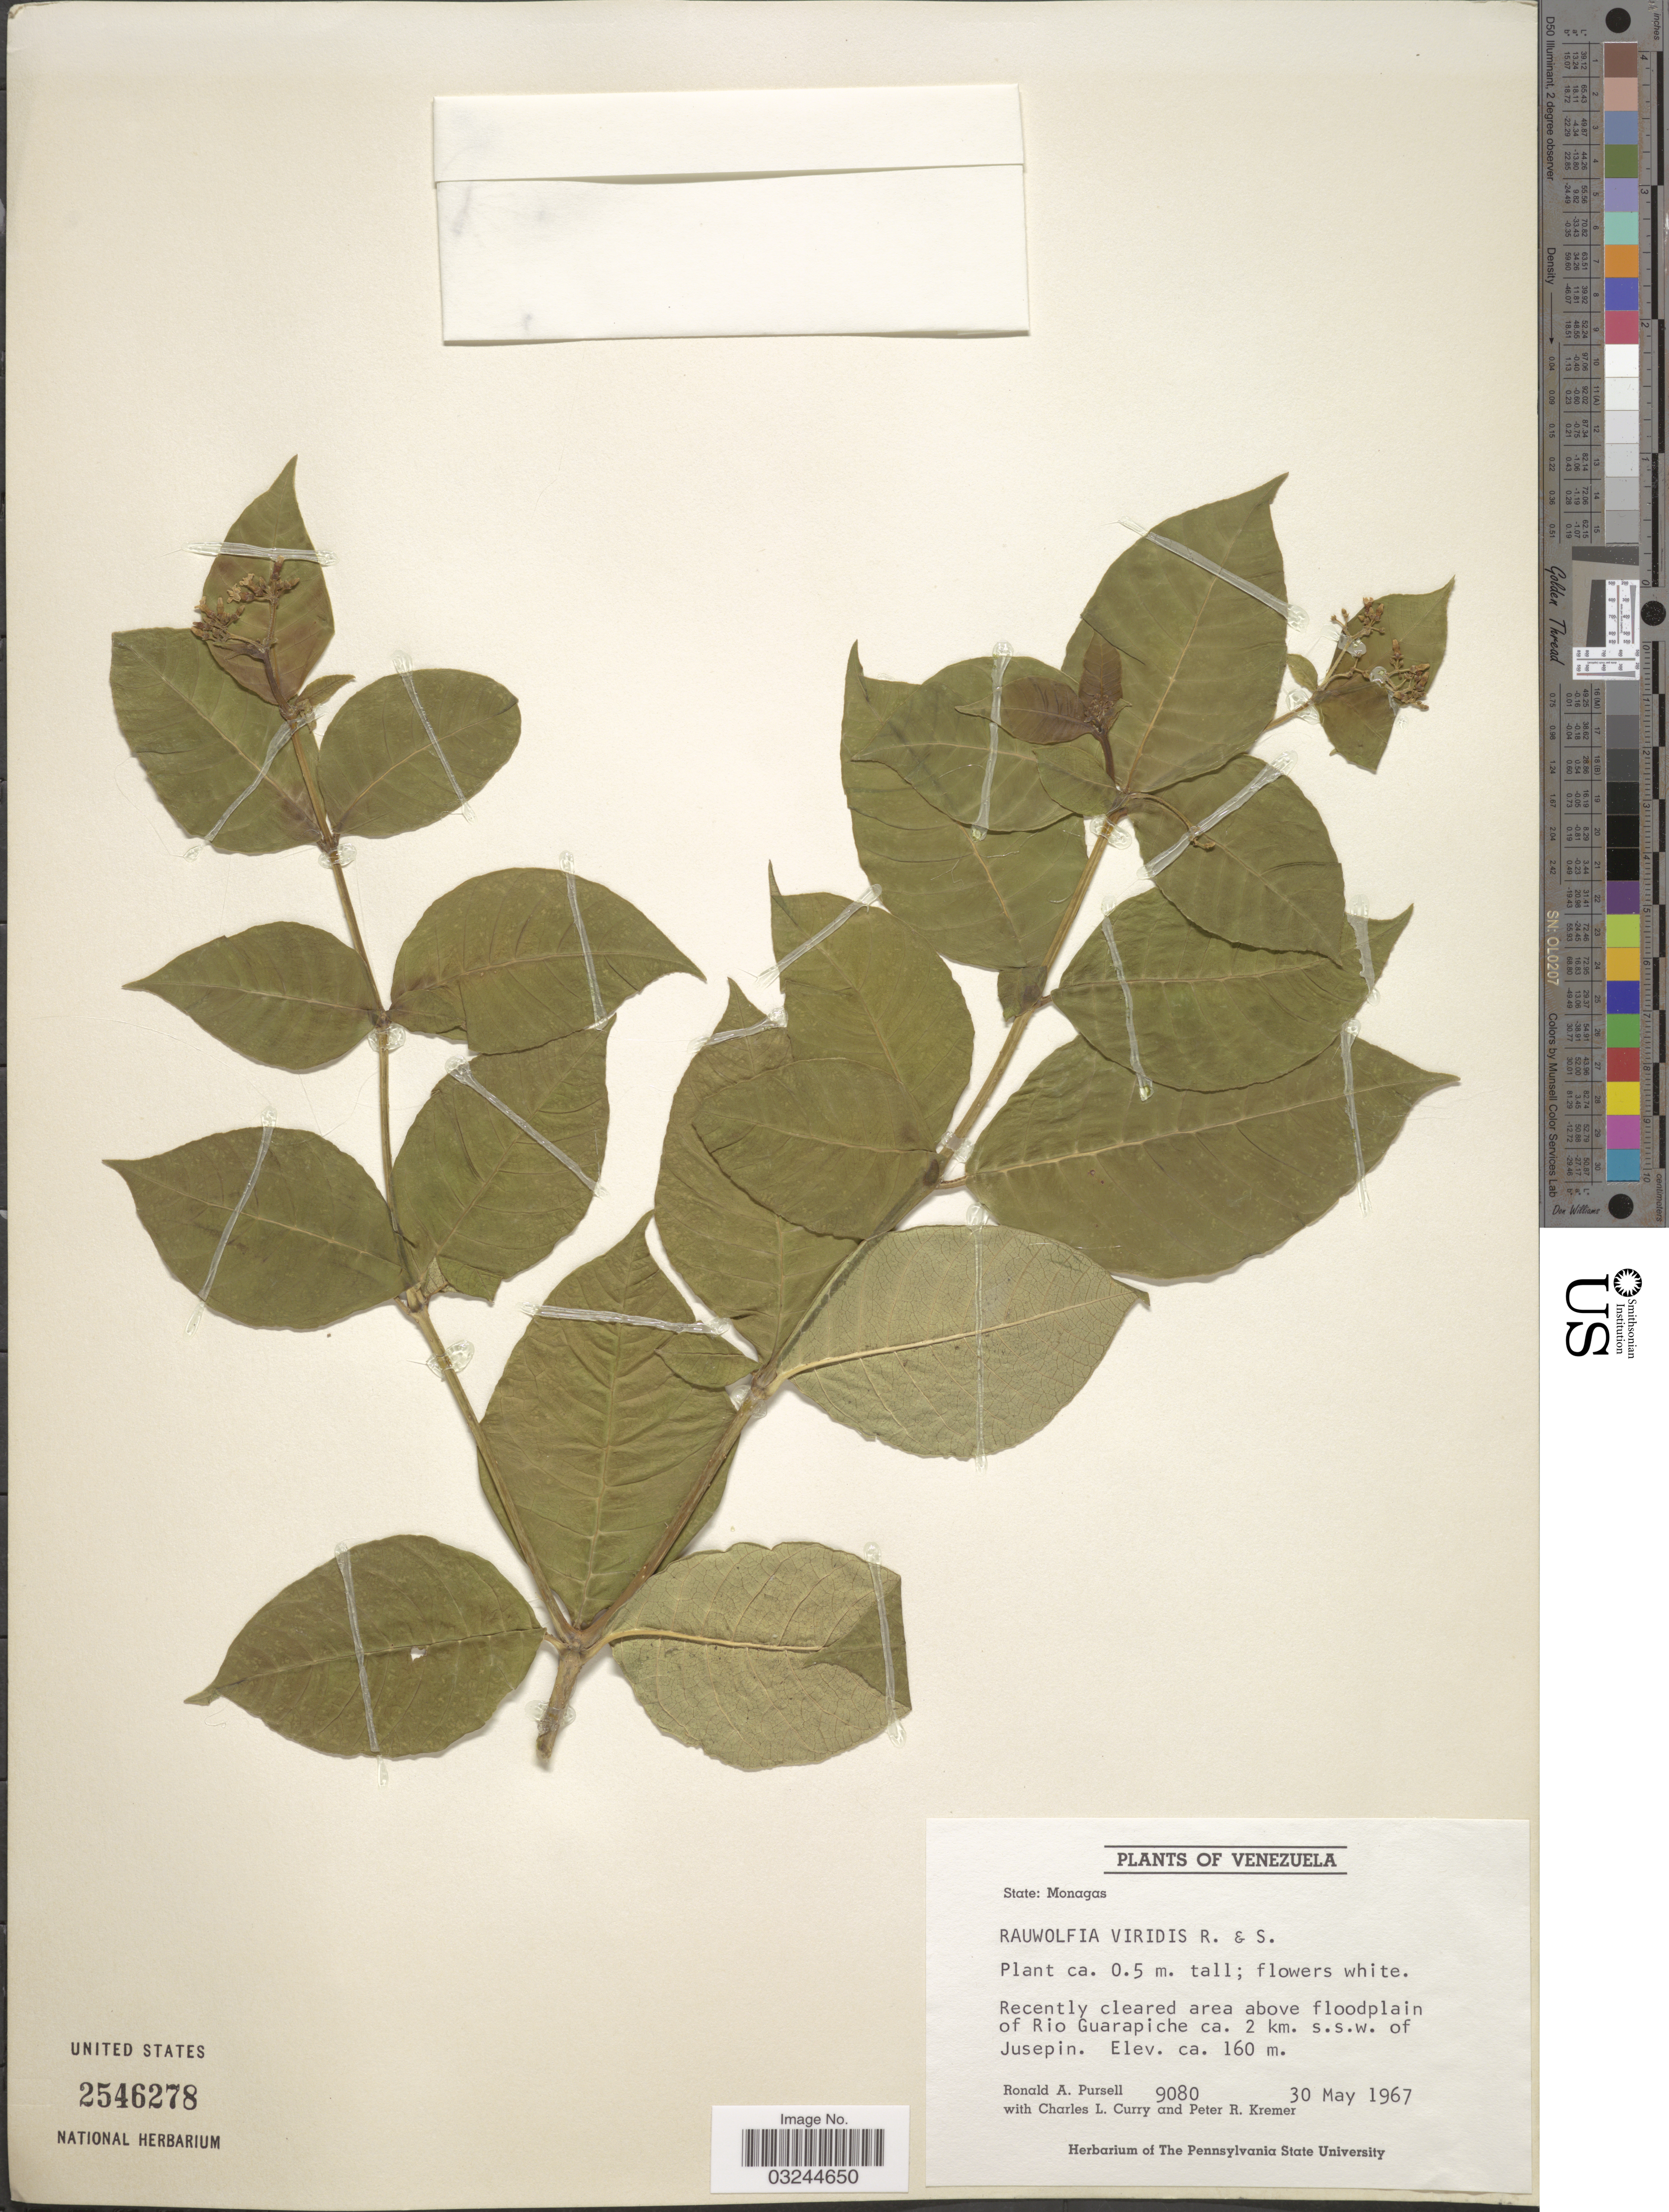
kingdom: Plantae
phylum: Tracheophyta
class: Magnoliopsida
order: Gentianales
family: Apocynaceae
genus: Rauvolfia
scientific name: Rauvolfia viridis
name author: Willd. ex Roem. & Schult.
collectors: R. A. Pursell, C. L. Curry & P. Kremer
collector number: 9080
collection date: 1967-05-30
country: Venezuela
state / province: Monagas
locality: Recently cleared area above floodplain of Rio Guarapiche ca. 2 km. s.s.w. of Jusepin.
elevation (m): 160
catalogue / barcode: US 2546278